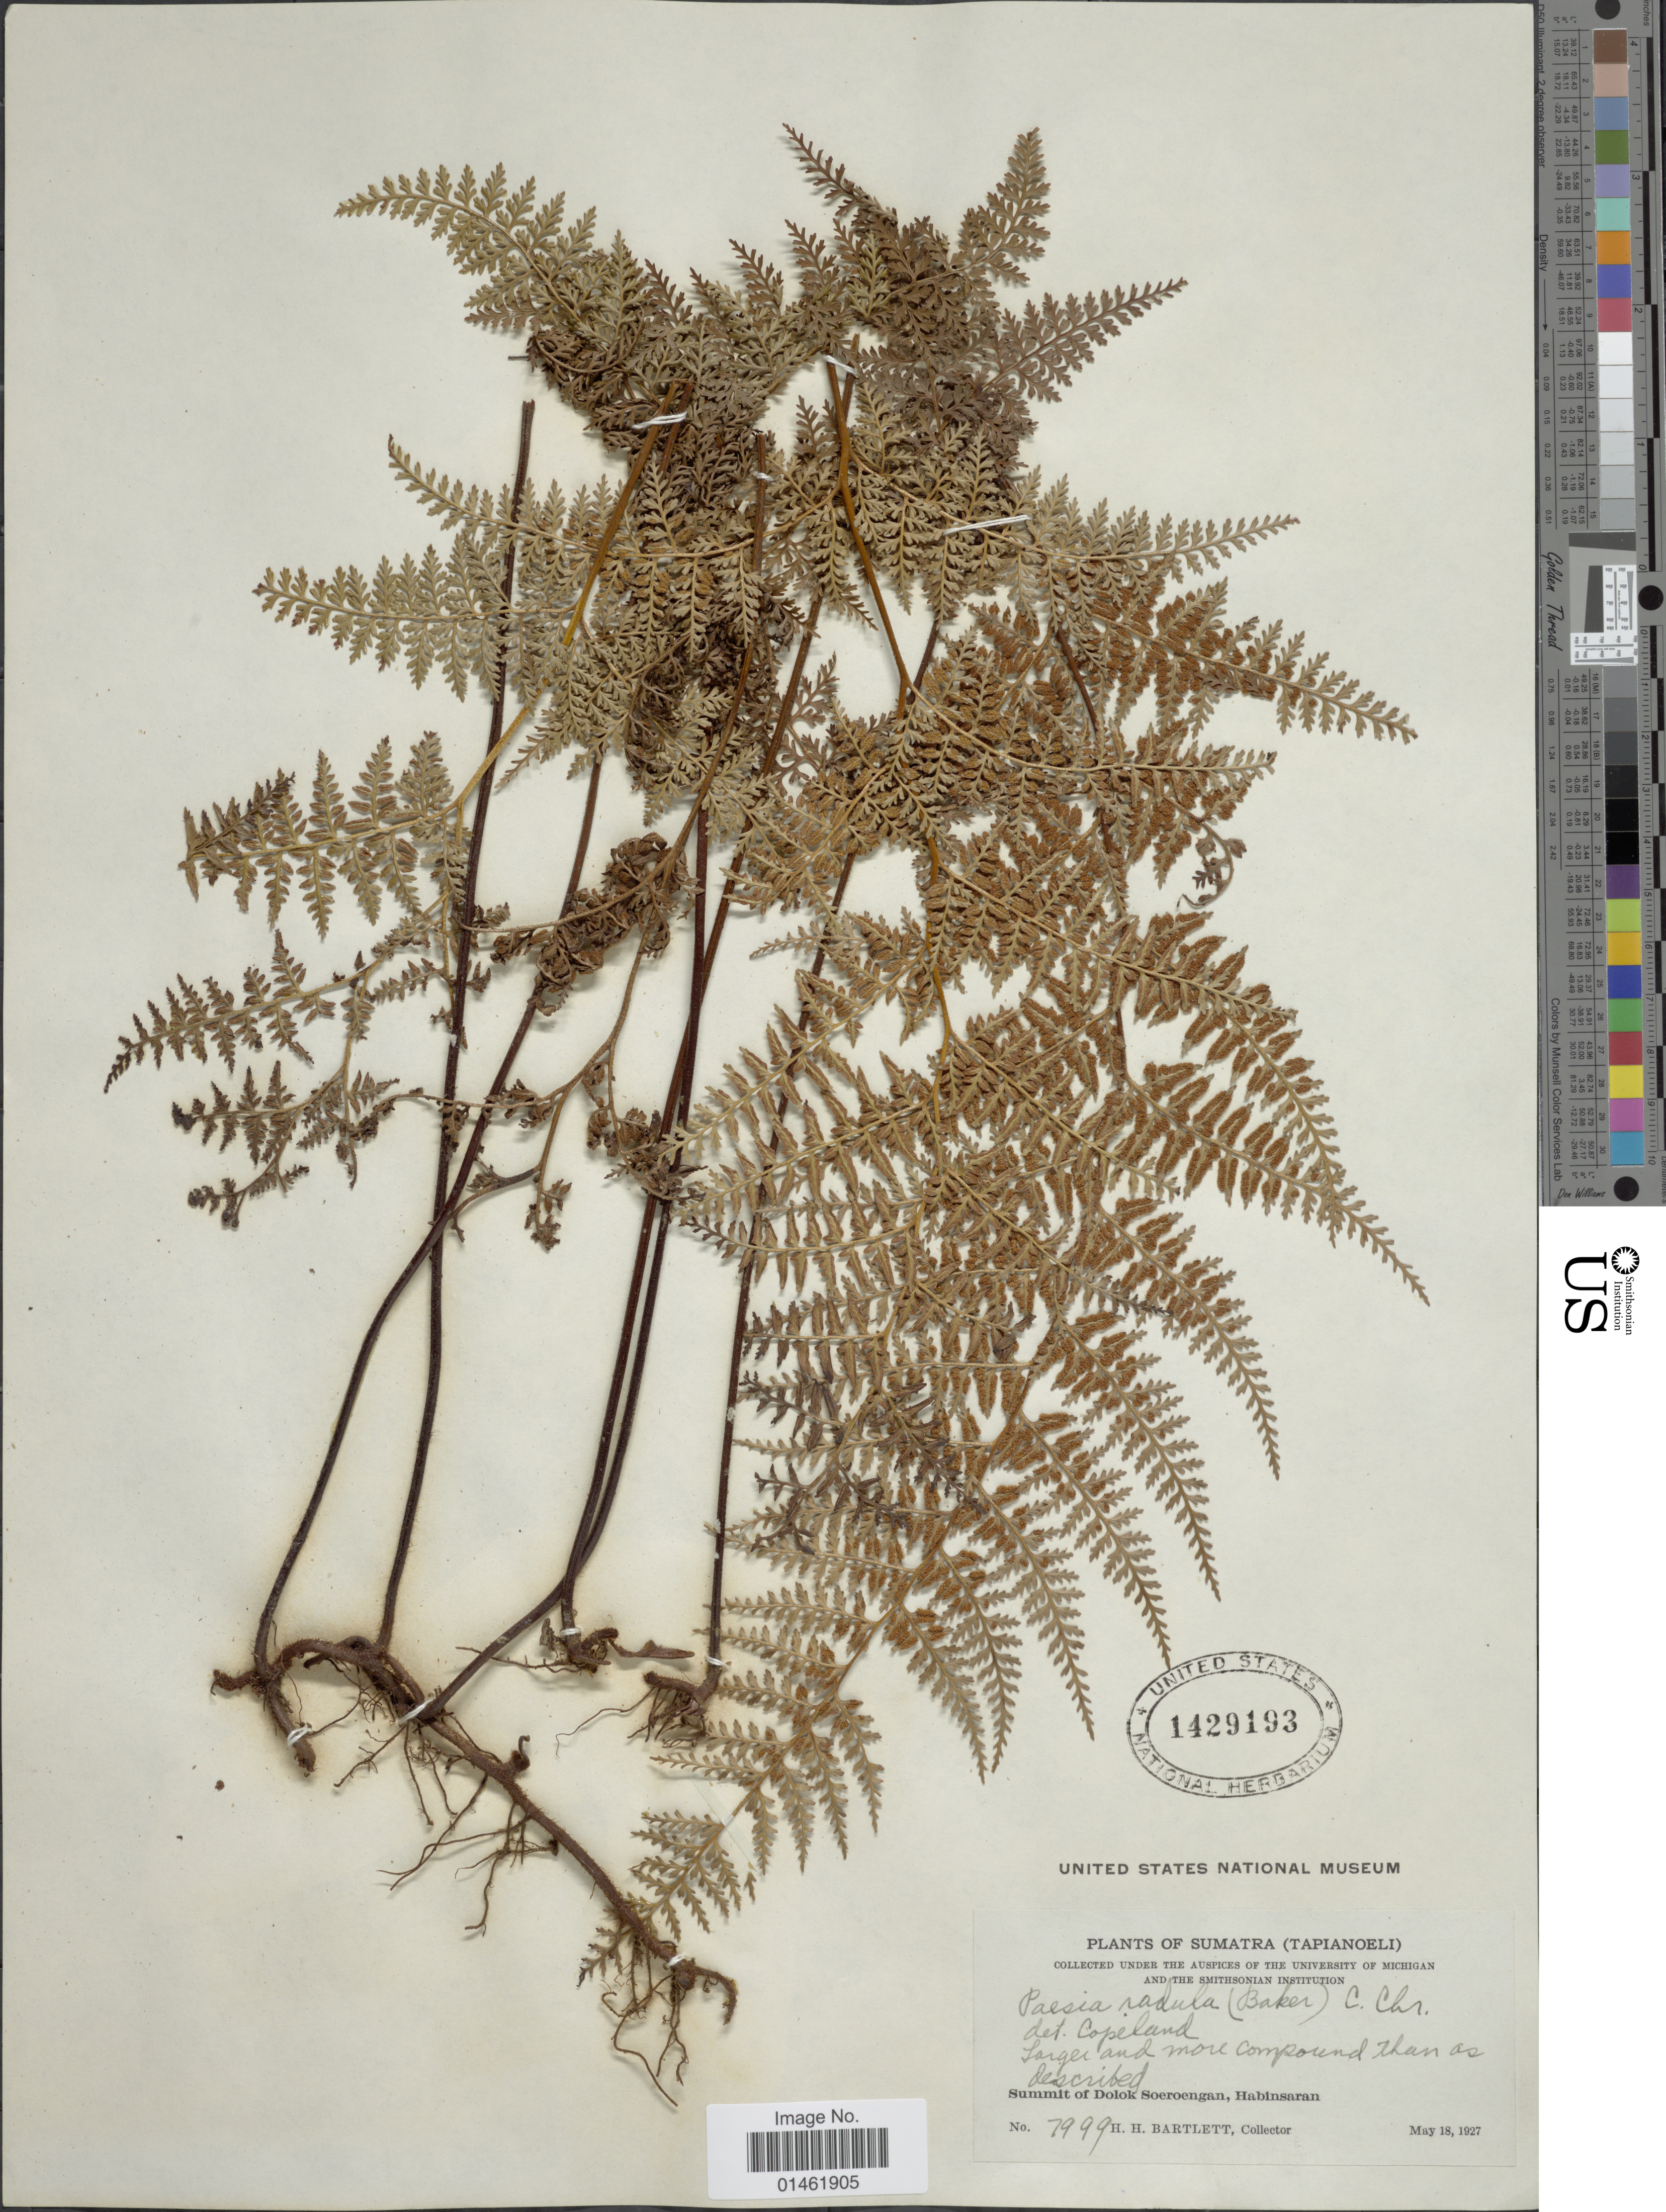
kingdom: Plantae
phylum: Tracheophyta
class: Polypodiopsida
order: Polypodiales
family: Dennstaedtiaceae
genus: Paesia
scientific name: Paesia radula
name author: (Baker) C. Chr.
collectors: H. H. Bartlett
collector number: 7999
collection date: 1927-05-18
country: Indonesia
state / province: Sumatra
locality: Sumatra(Tapianoeli), Summit of Dolok Soeroengan, Habinsaran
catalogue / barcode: US 1429193